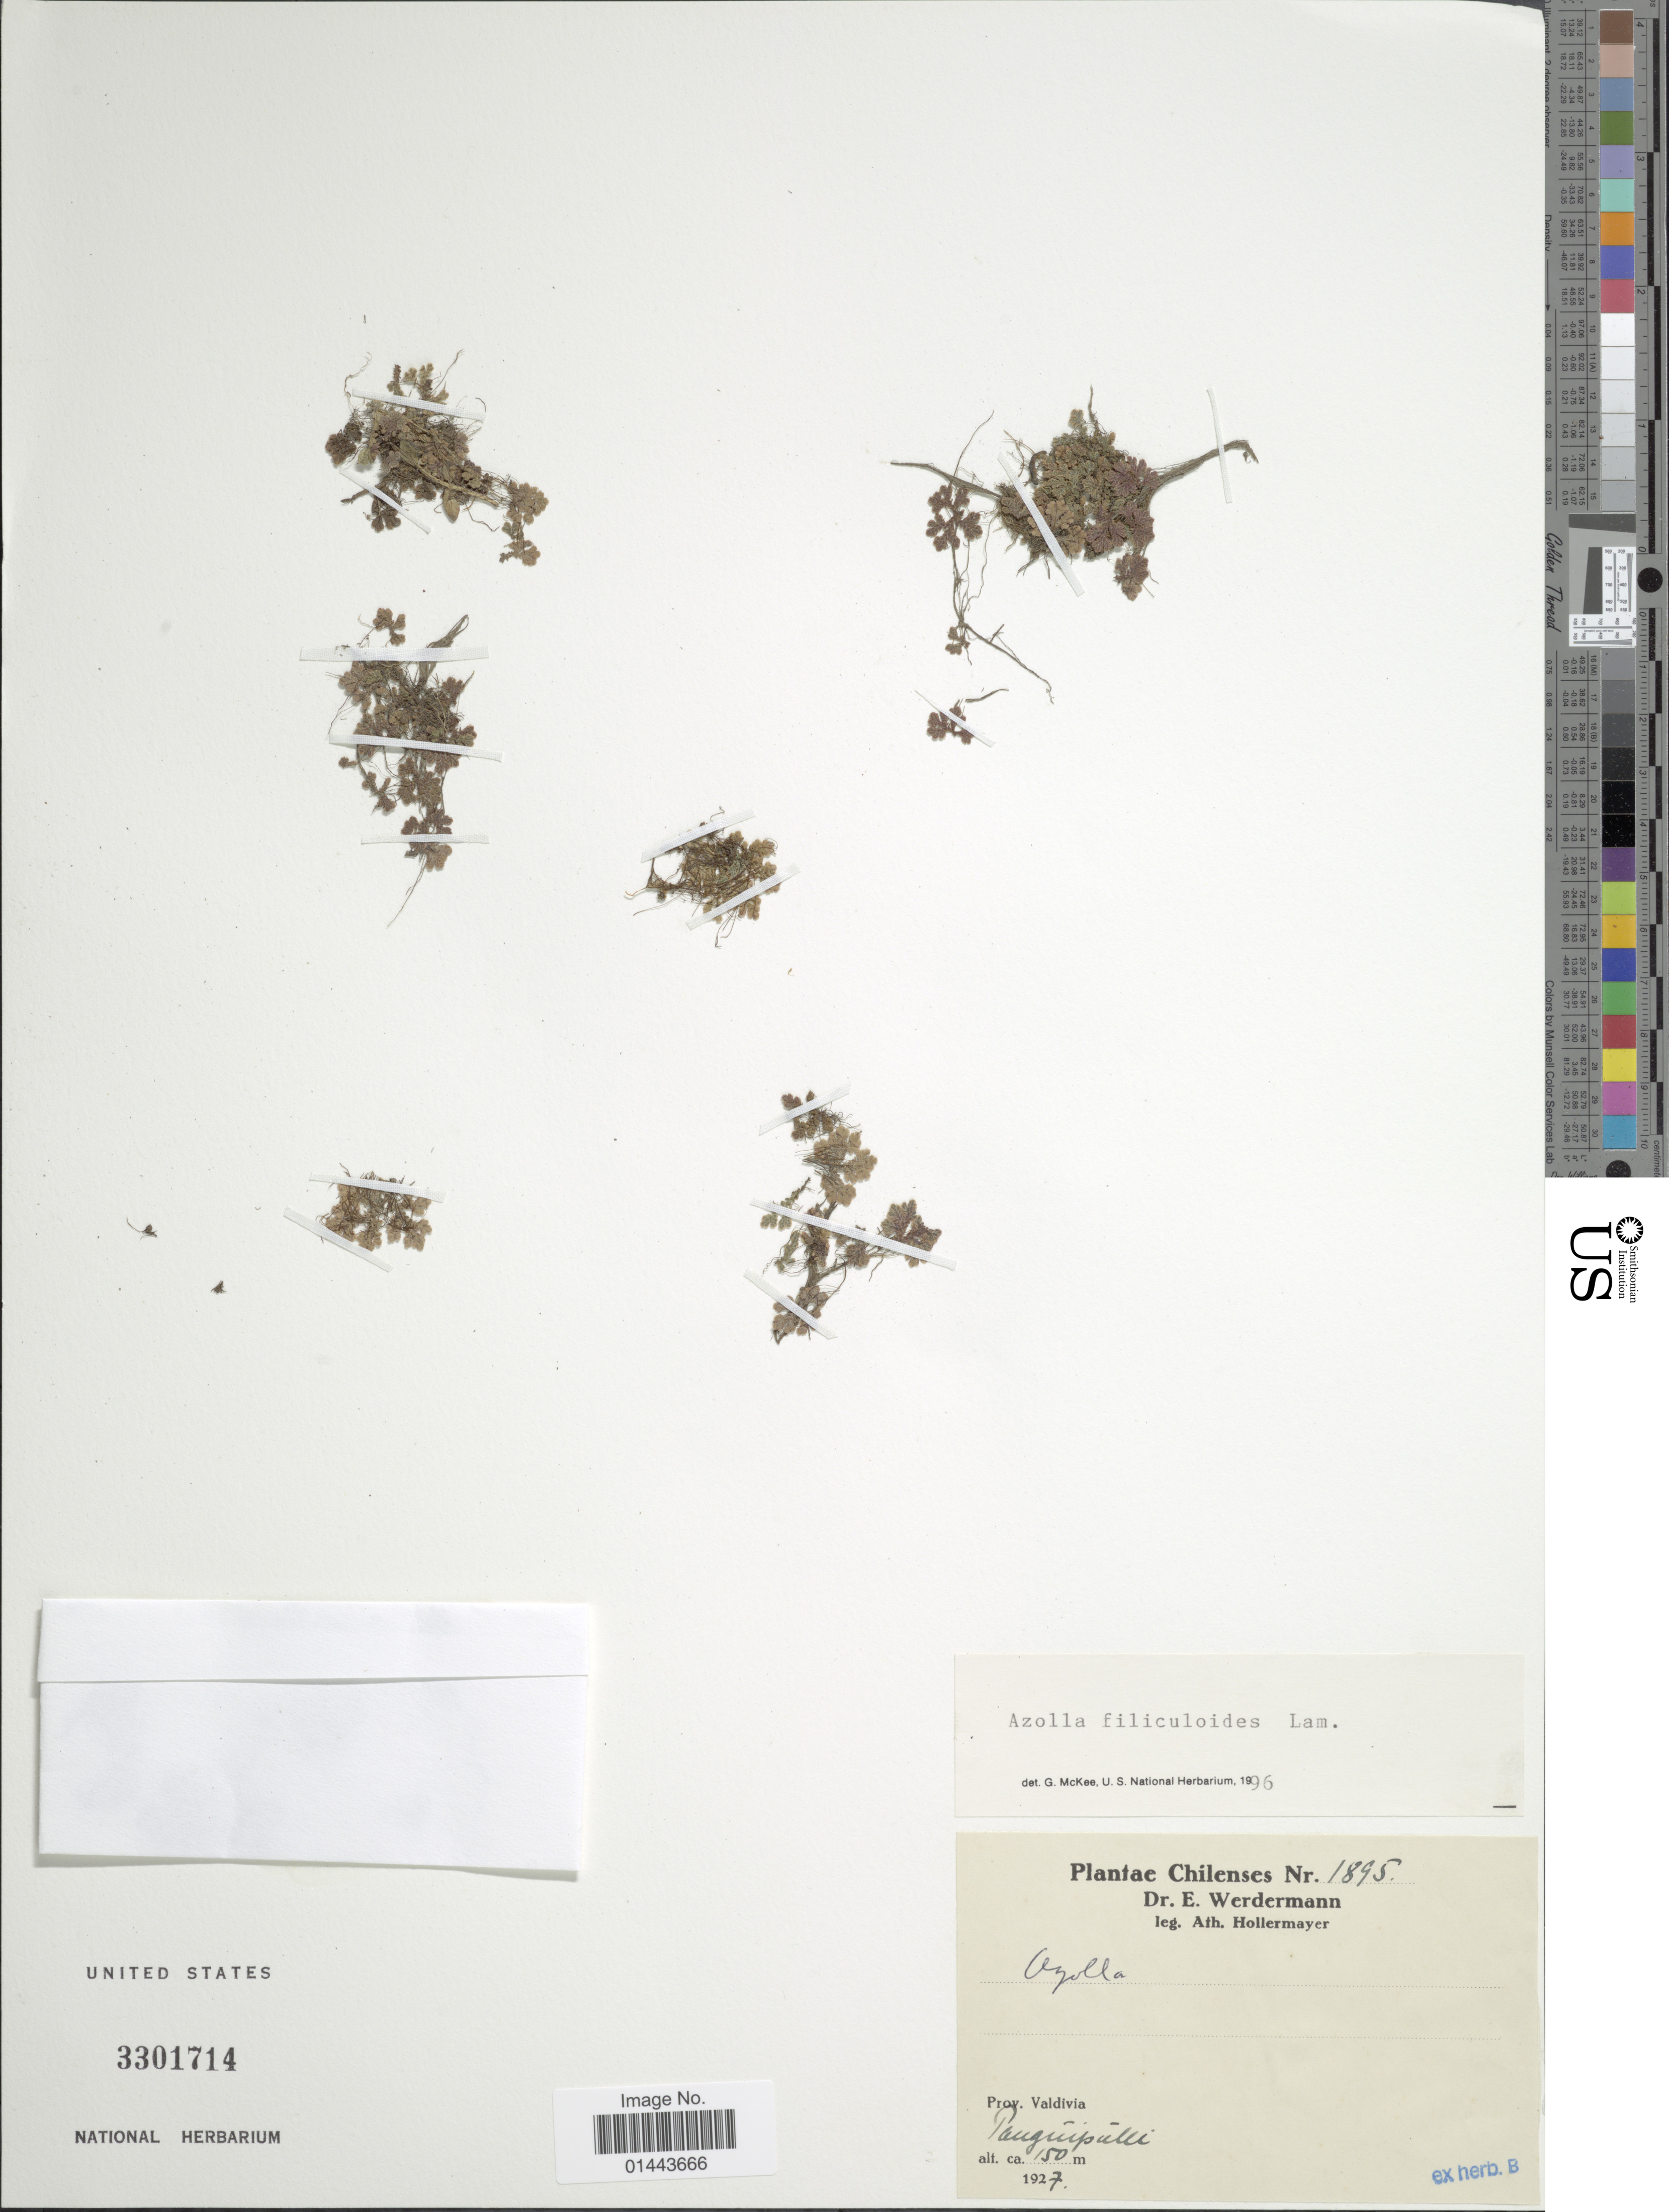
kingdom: Plantae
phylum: Tracheophyta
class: Polypodiopsida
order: Salviniales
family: Salviniaceae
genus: Azolla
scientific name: Azolla filiculoides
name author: Lam.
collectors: A. Hollermayer & E. Wedermann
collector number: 1895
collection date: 1927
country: Chile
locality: Valdivia. Panguipulli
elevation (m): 150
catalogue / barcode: US 3301714